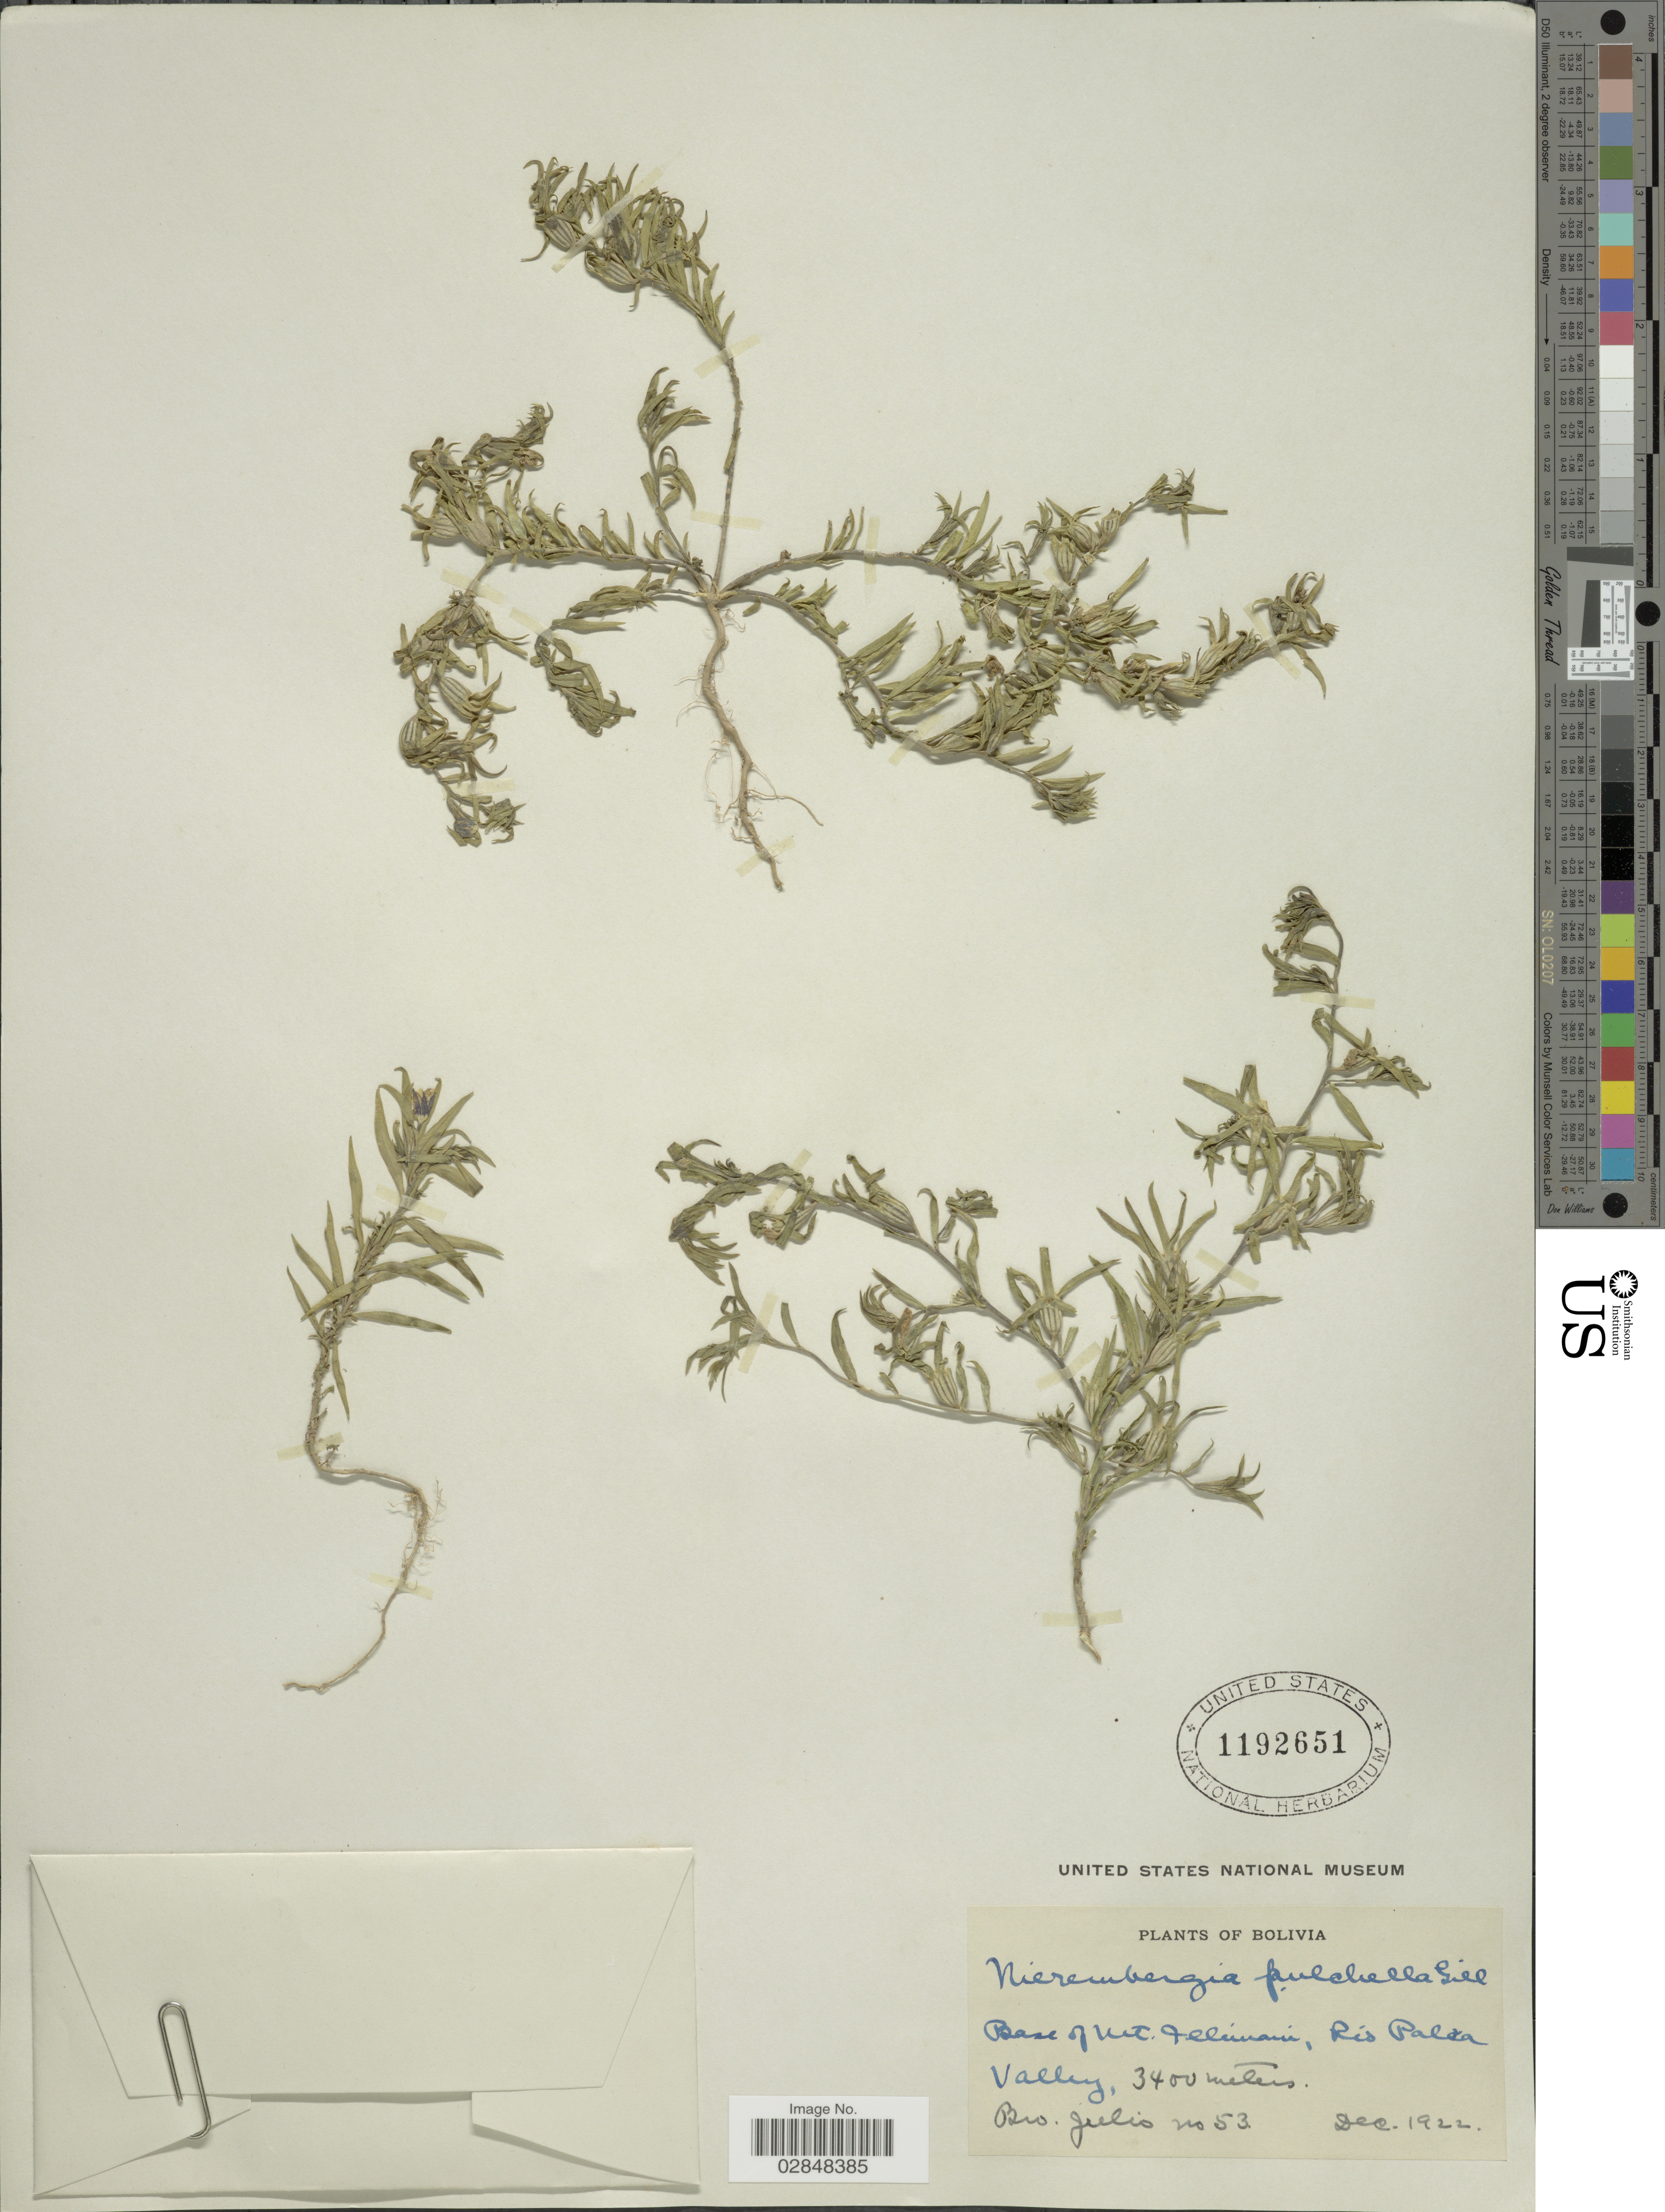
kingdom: Plantae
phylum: Tracheophyta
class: Magnoliopsida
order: Solanales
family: Solanaceae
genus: Nierembergia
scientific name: Nierembergia pulchella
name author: Miers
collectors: Bro. Julio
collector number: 53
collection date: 1922-12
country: Bolivia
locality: Base of mt. Illimani, Rio Palda Valley.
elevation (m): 3400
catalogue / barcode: US 1192651